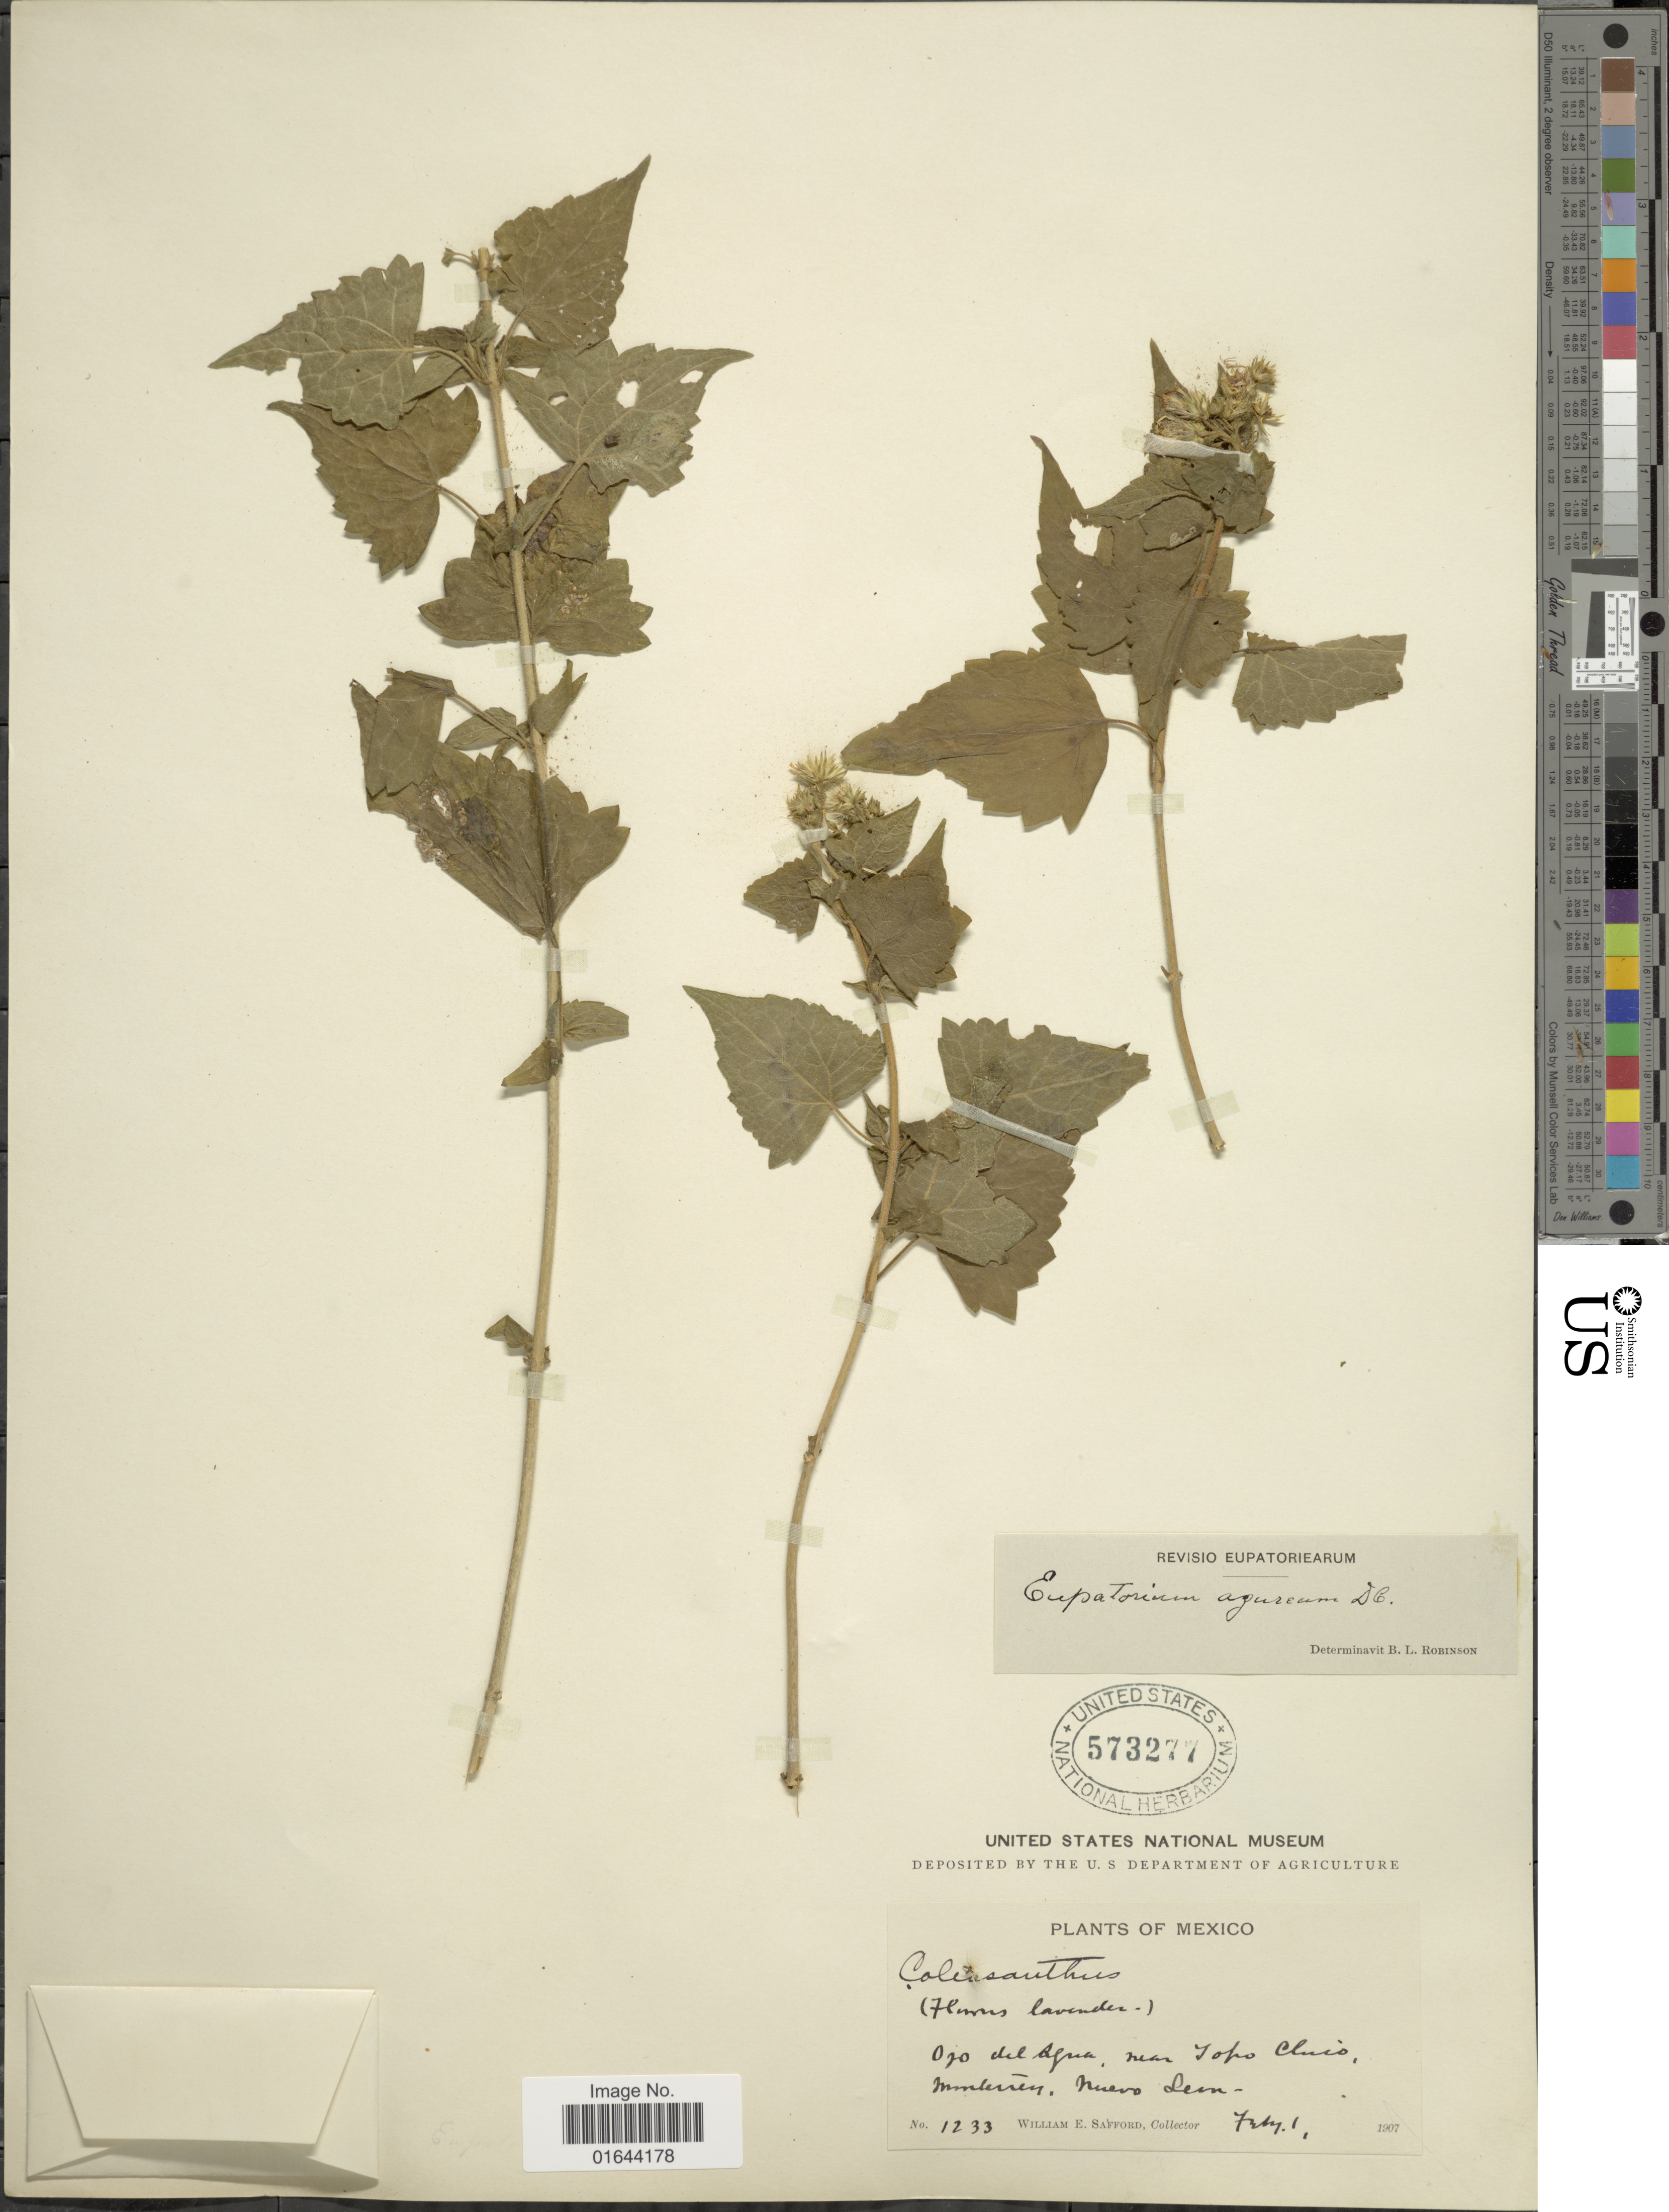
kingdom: Plantae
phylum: Tracheophyta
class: Magnoliopsida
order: Asterales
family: Asteraceae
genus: Tamaulipa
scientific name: Tamaulipa azurea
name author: (DC.) R.M. King & H. Rob.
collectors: W. E. Safford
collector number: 1233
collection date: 1907-02-01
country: Mexico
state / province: Nuevo León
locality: Ojo del Agua, near Topo Cluio Monterey, Nuevo Leon.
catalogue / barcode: US 573277